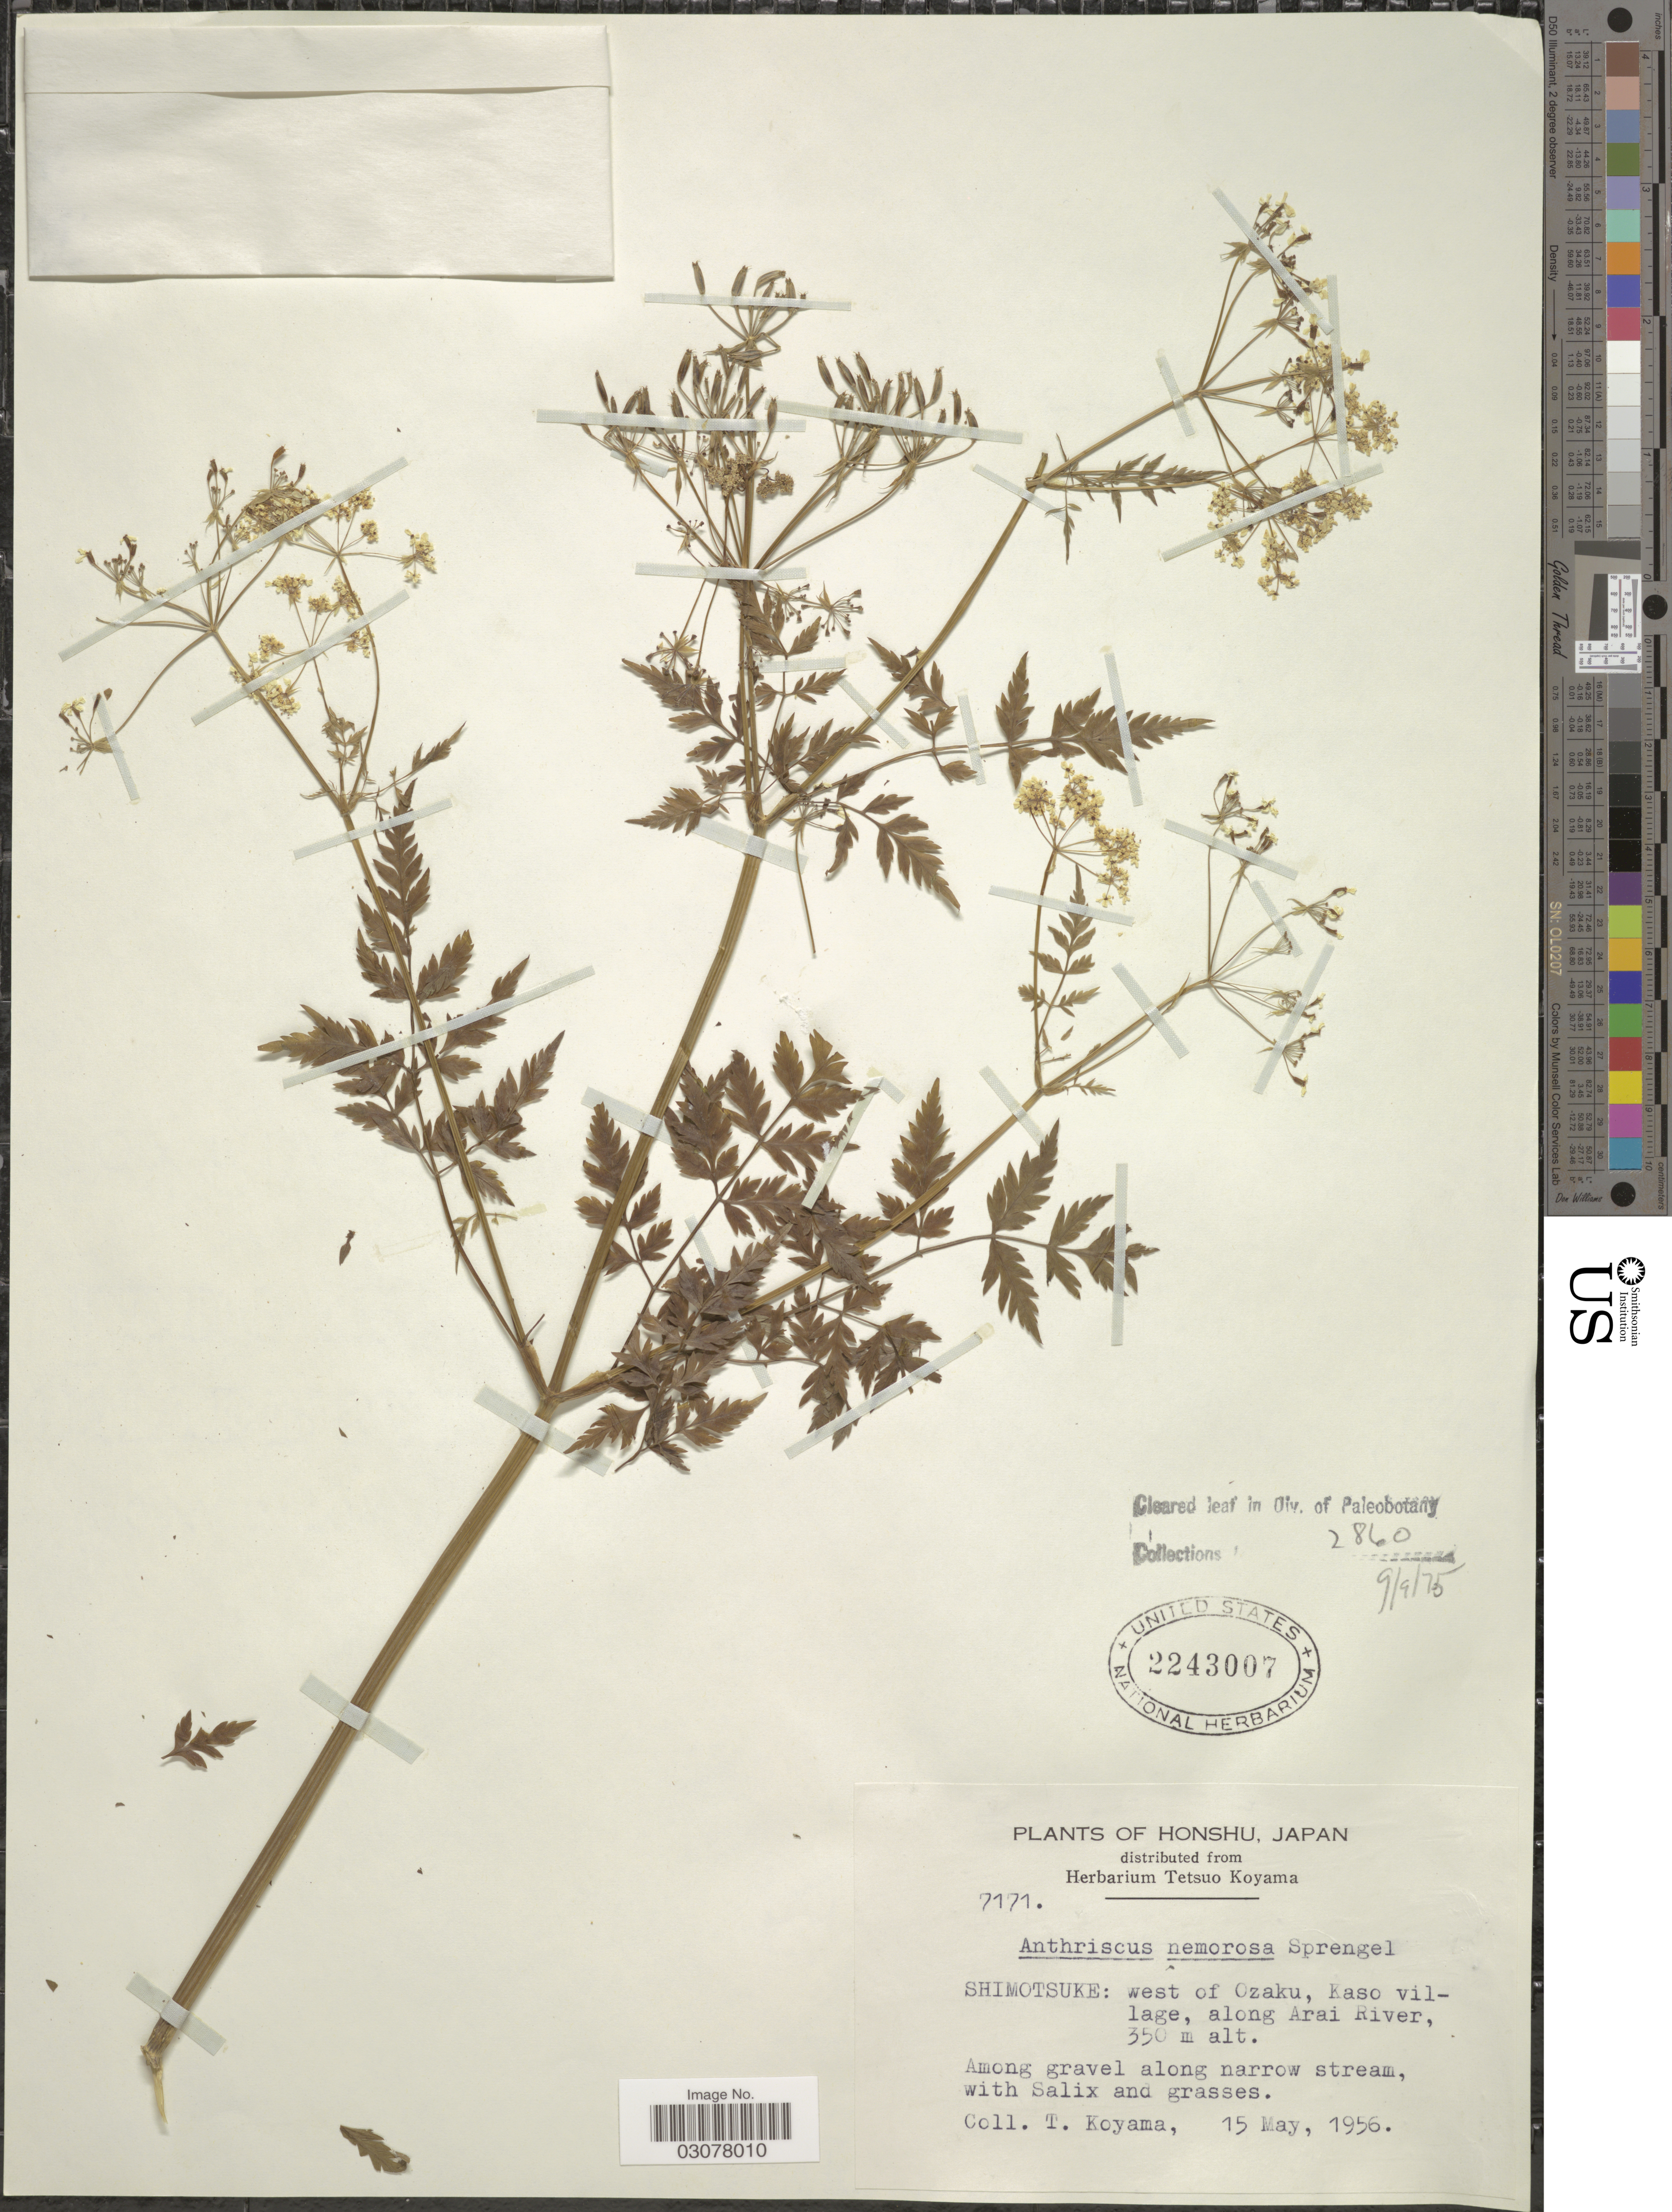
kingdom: Plantae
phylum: Tracheophyta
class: Magnoliopsida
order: Apiales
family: Apiaceae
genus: Anthriscus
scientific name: Anthriscus sylvestris subsp. nemorosa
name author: (L.) Hoffm.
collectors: T. Koyama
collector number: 7171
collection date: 1956-05-15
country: Japan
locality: Honshu, Shimotsuke: west of Ozaku, Kaso village, along Arai River.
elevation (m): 350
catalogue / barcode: US 2243007